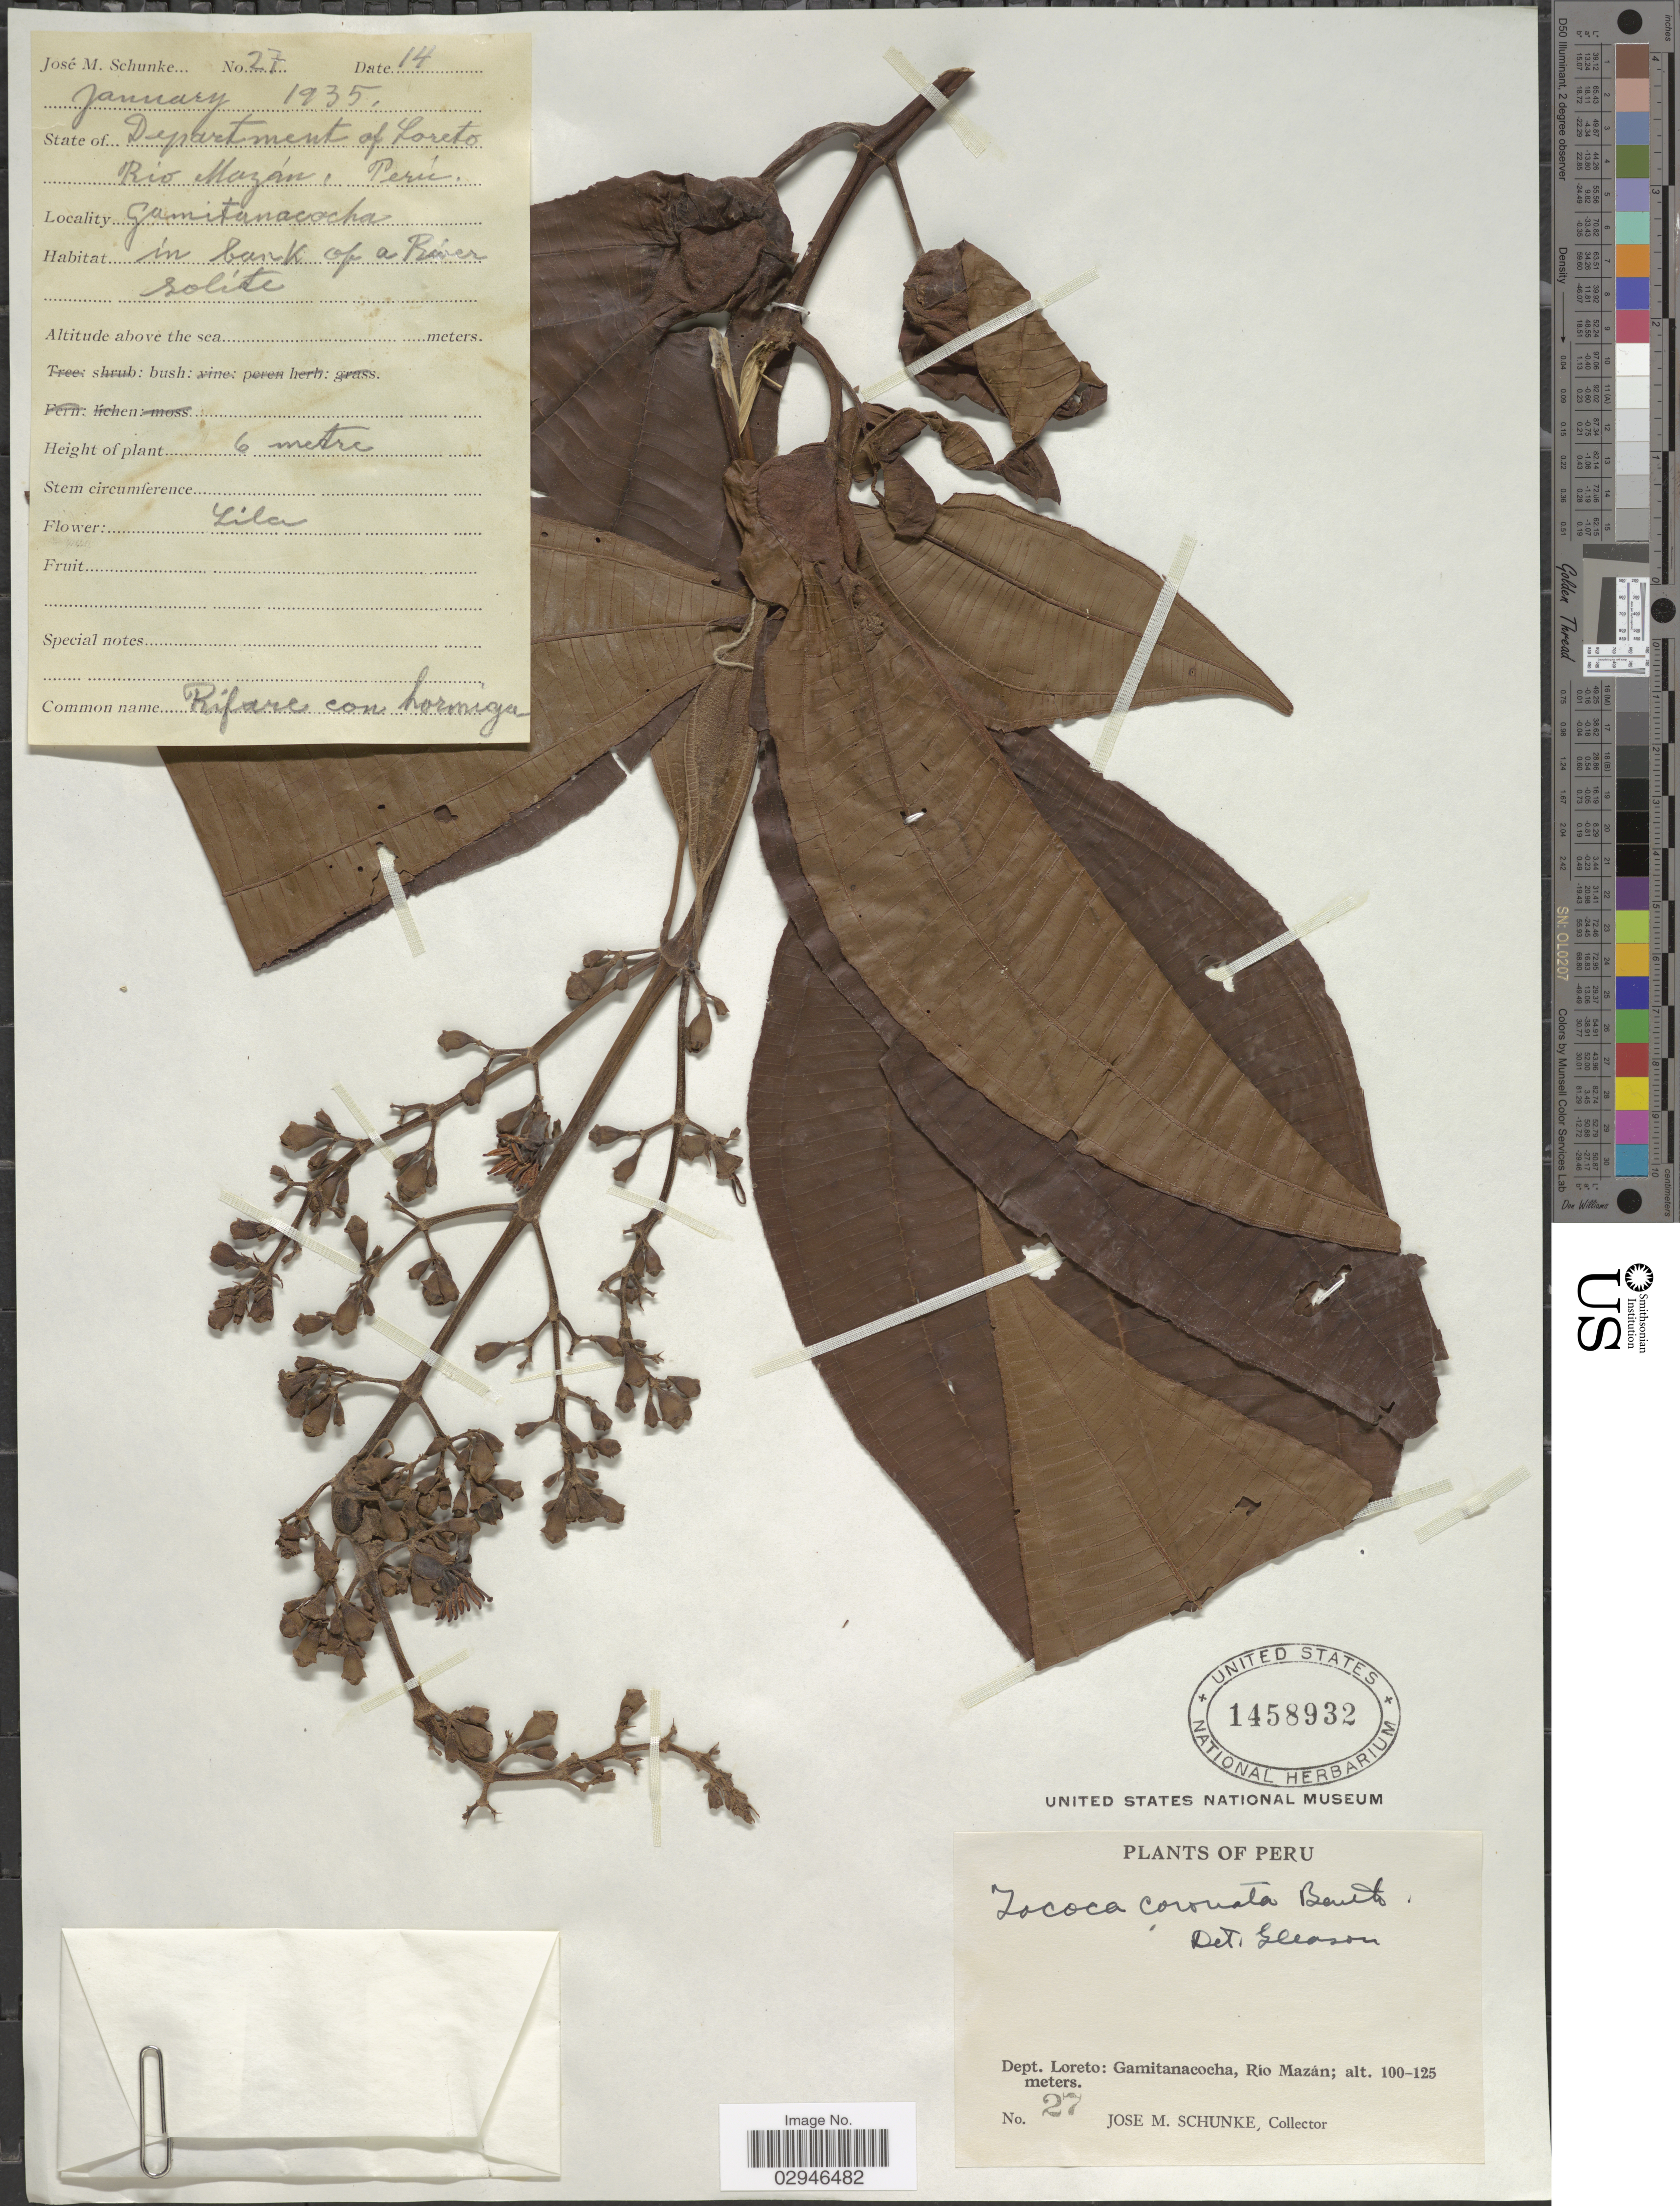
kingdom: Plantae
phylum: Tracheophyta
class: Magnoliopsida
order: Myrtales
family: Melastomataceae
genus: Tococa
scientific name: Tococa coronata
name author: Benth.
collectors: J. M. Schunke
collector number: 27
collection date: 1935-01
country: Peru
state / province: Loreto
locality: Dept. Loreto: Gamitanacocha, Rio Mazán.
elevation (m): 100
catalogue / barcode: US 1458932